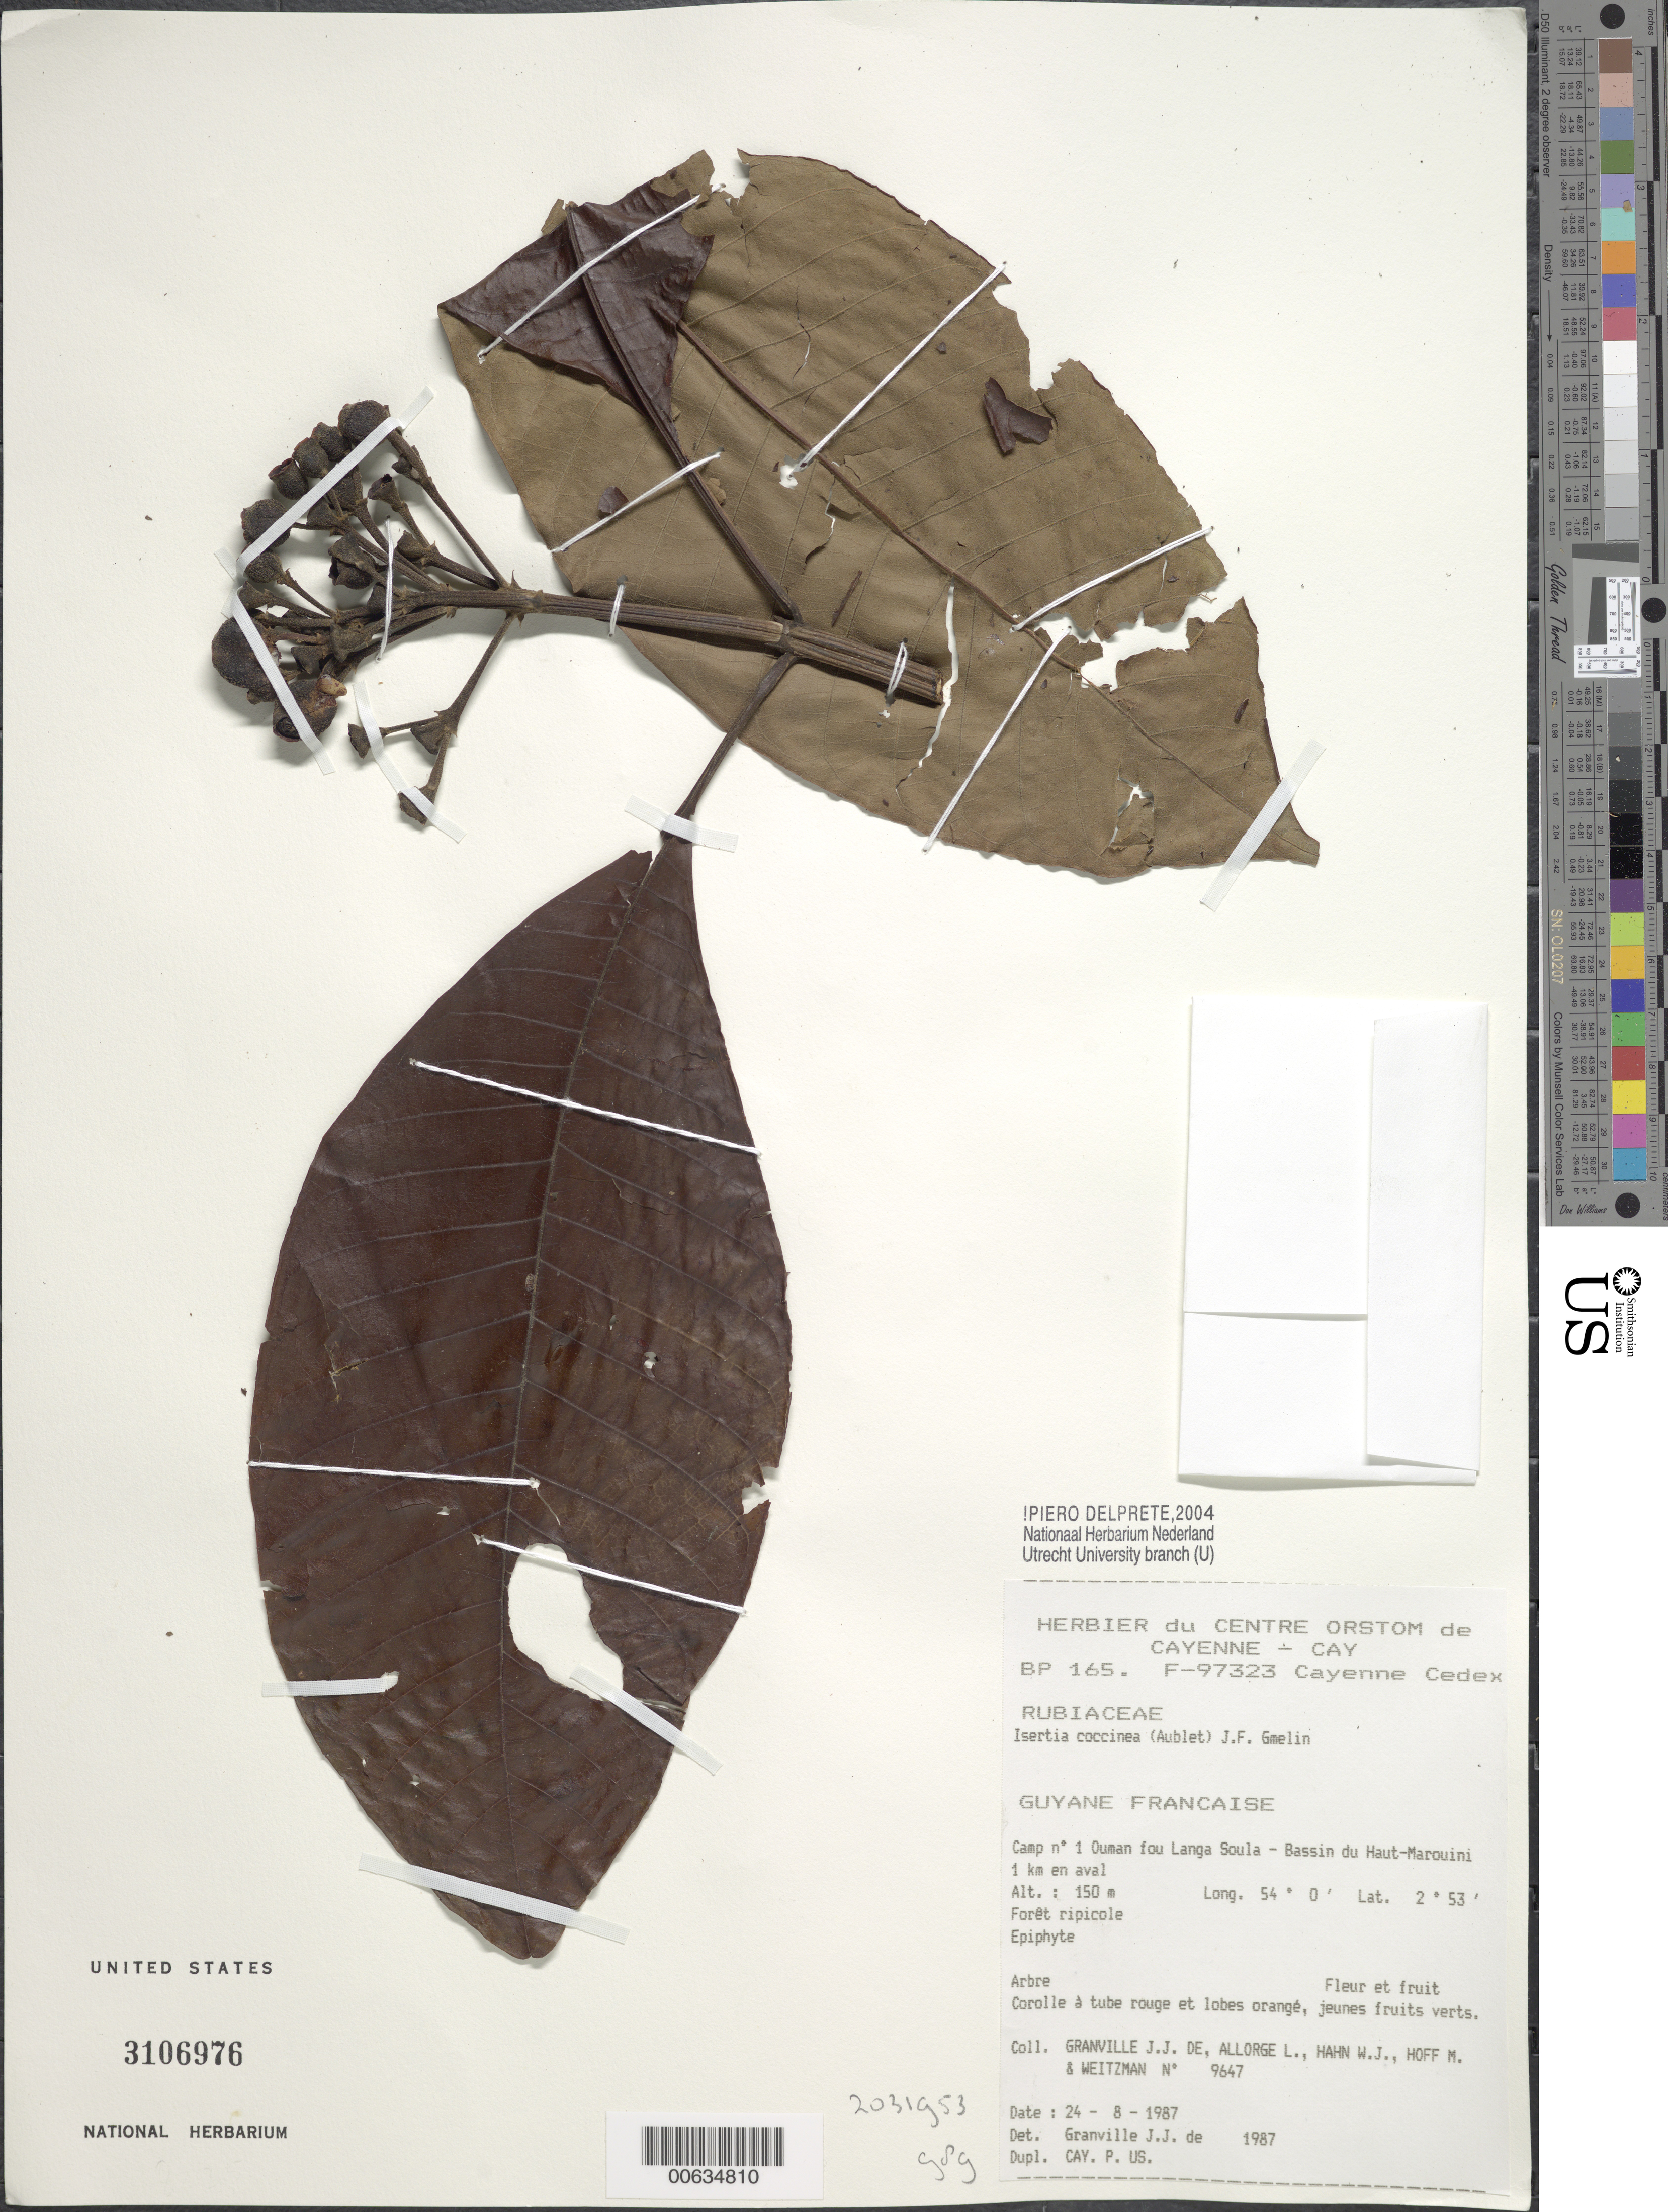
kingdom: Plantae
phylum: Tracheophyta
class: Magnoliopsida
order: Gentianales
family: Rubiaceae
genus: Isertia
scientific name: Isertia coccinea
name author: (Aubl.) Vahl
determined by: Delprete, P. G., Herb. de Guyane Cay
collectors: J.-J. de Granville, L. Allorge, W. J. Hahn, M. Hoff & A. L. Weitzman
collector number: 9647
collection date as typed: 24-Aug-87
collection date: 1987-08-24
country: French Guiana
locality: Ouman fou Langa Soula, Camp #1, Bassin du Haut-Marouini, 1 km en aval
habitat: Forêt ripicole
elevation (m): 150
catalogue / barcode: US 3106976